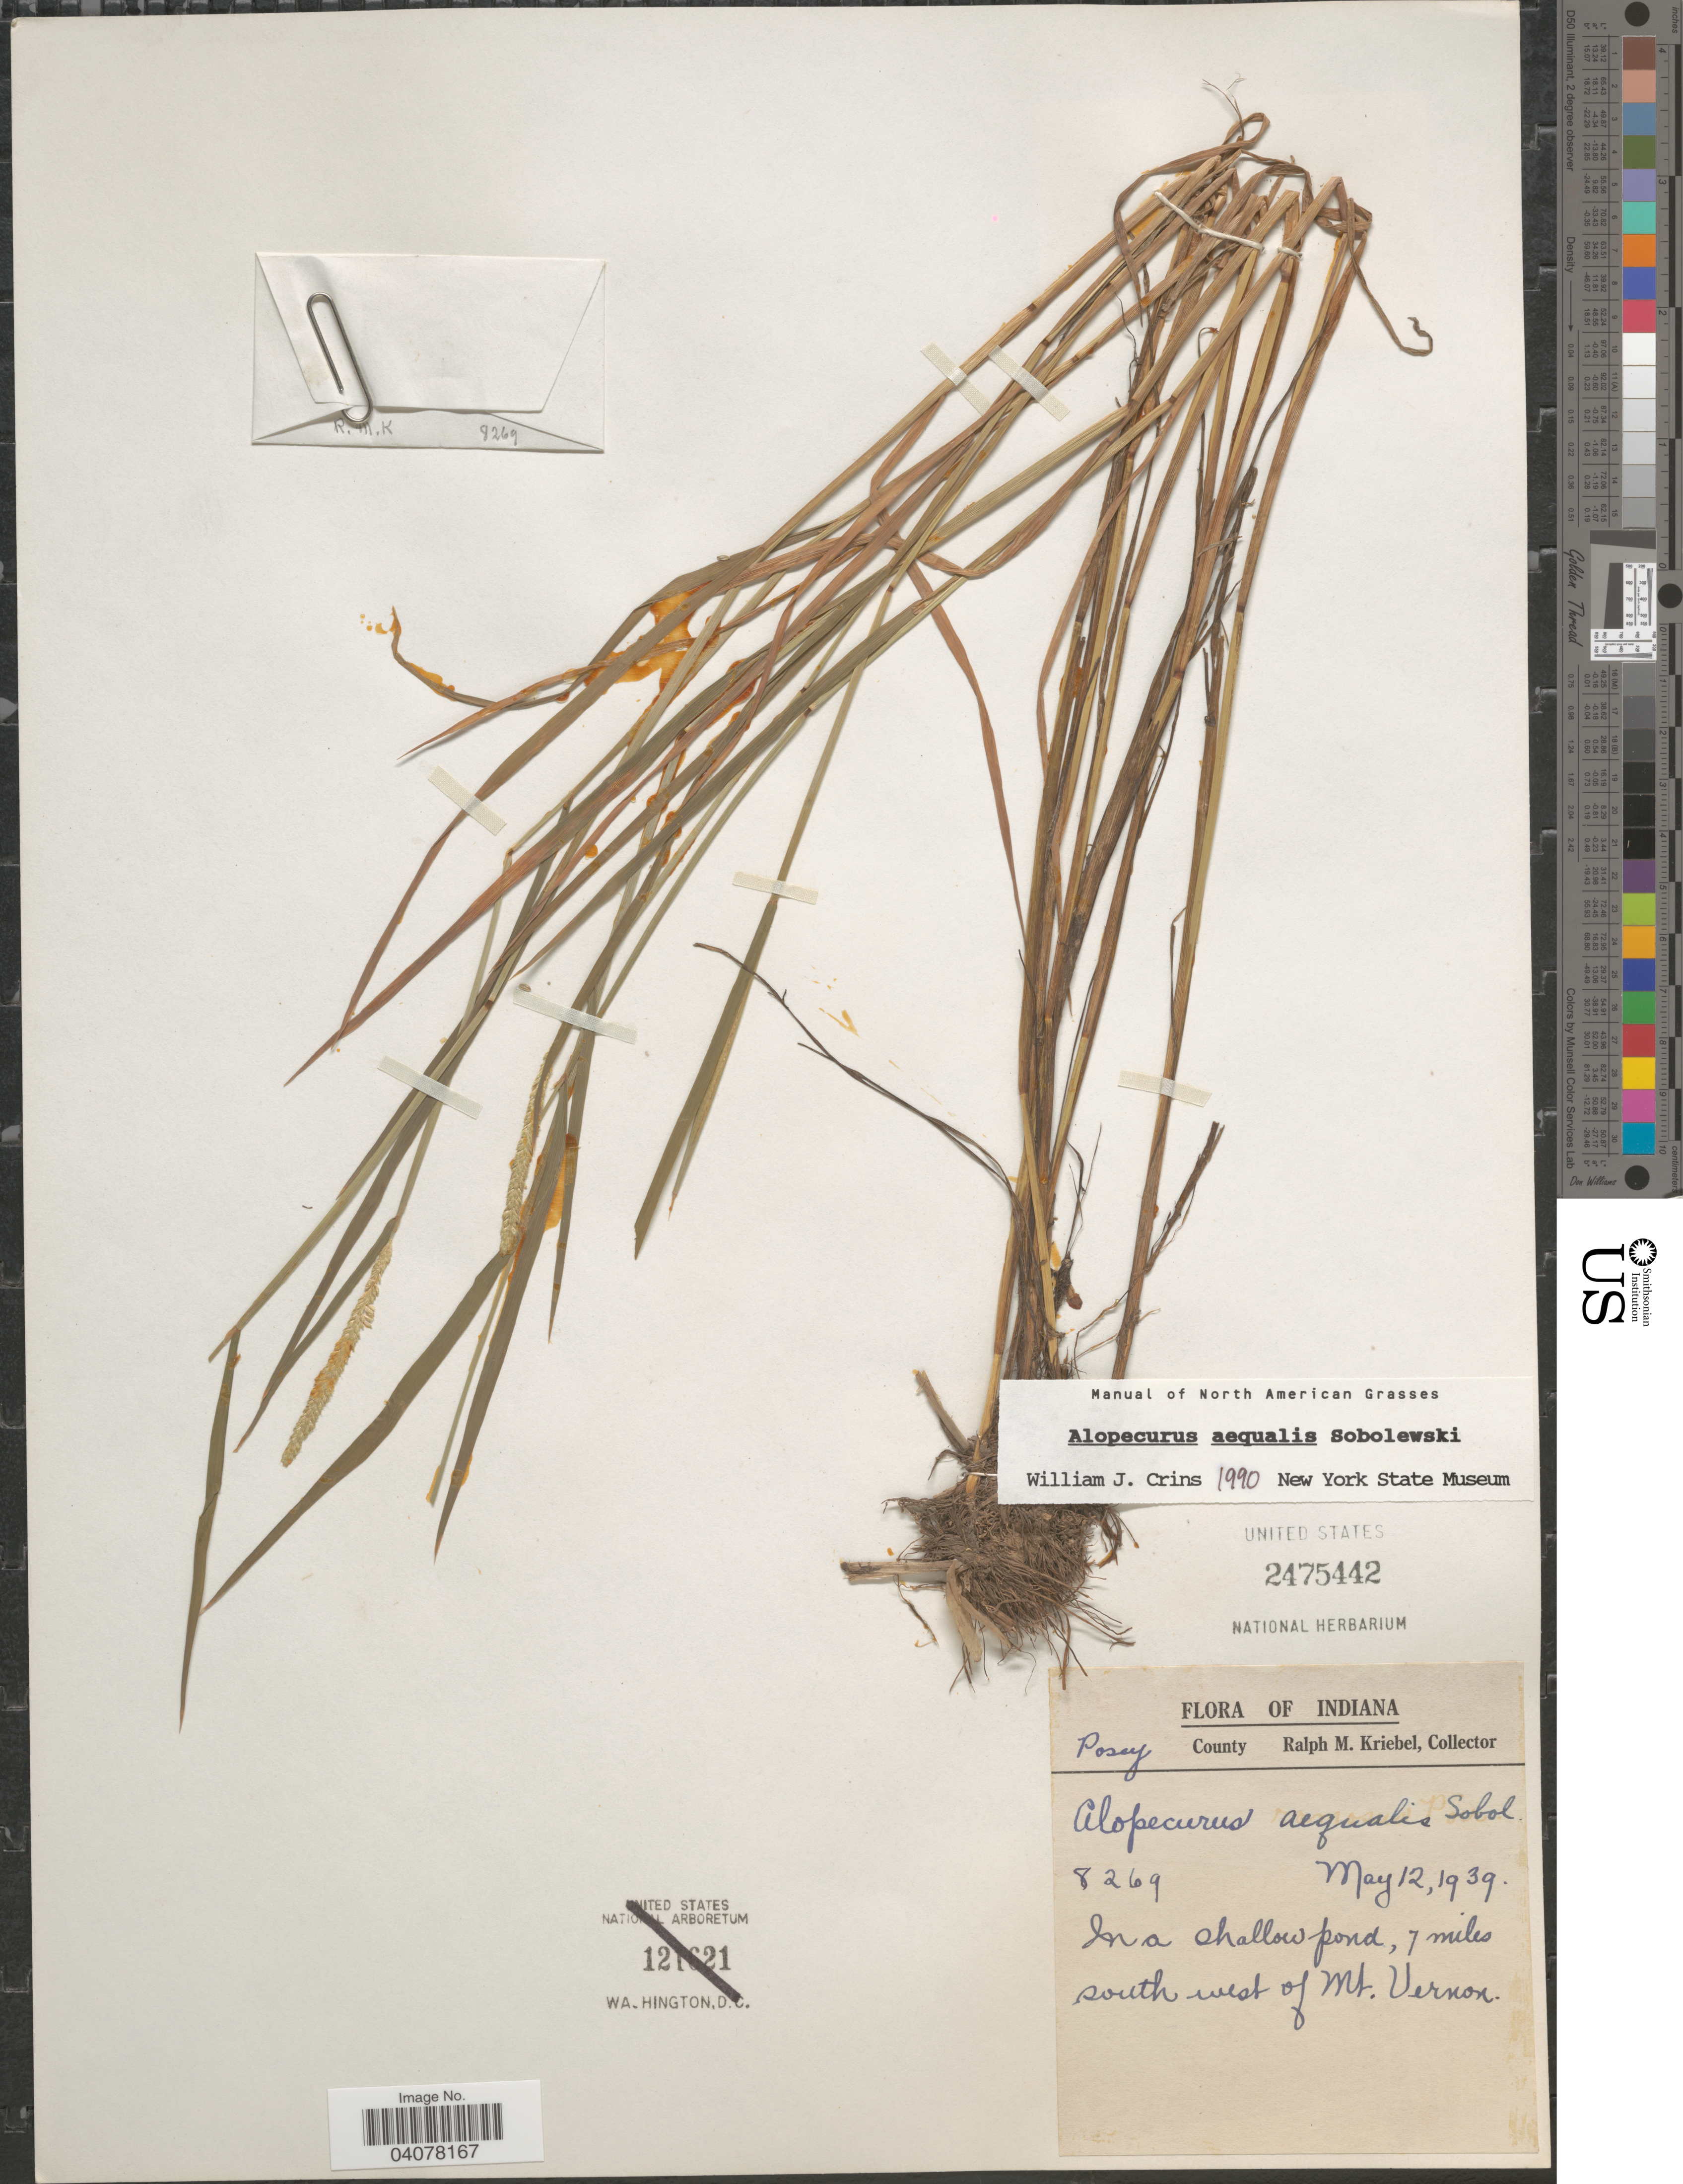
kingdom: Plantae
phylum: Tracheophyta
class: Liliopsida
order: Poales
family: Poaceae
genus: Alopecurus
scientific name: Alopecurus aequalis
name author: Sobol.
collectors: R. M. Kriebel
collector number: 8269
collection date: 1939-05-12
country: United States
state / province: Indiana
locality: Posey County. In a shallow pond, 7 miles south west of Mt. Vernon.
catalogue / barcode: US 2475442